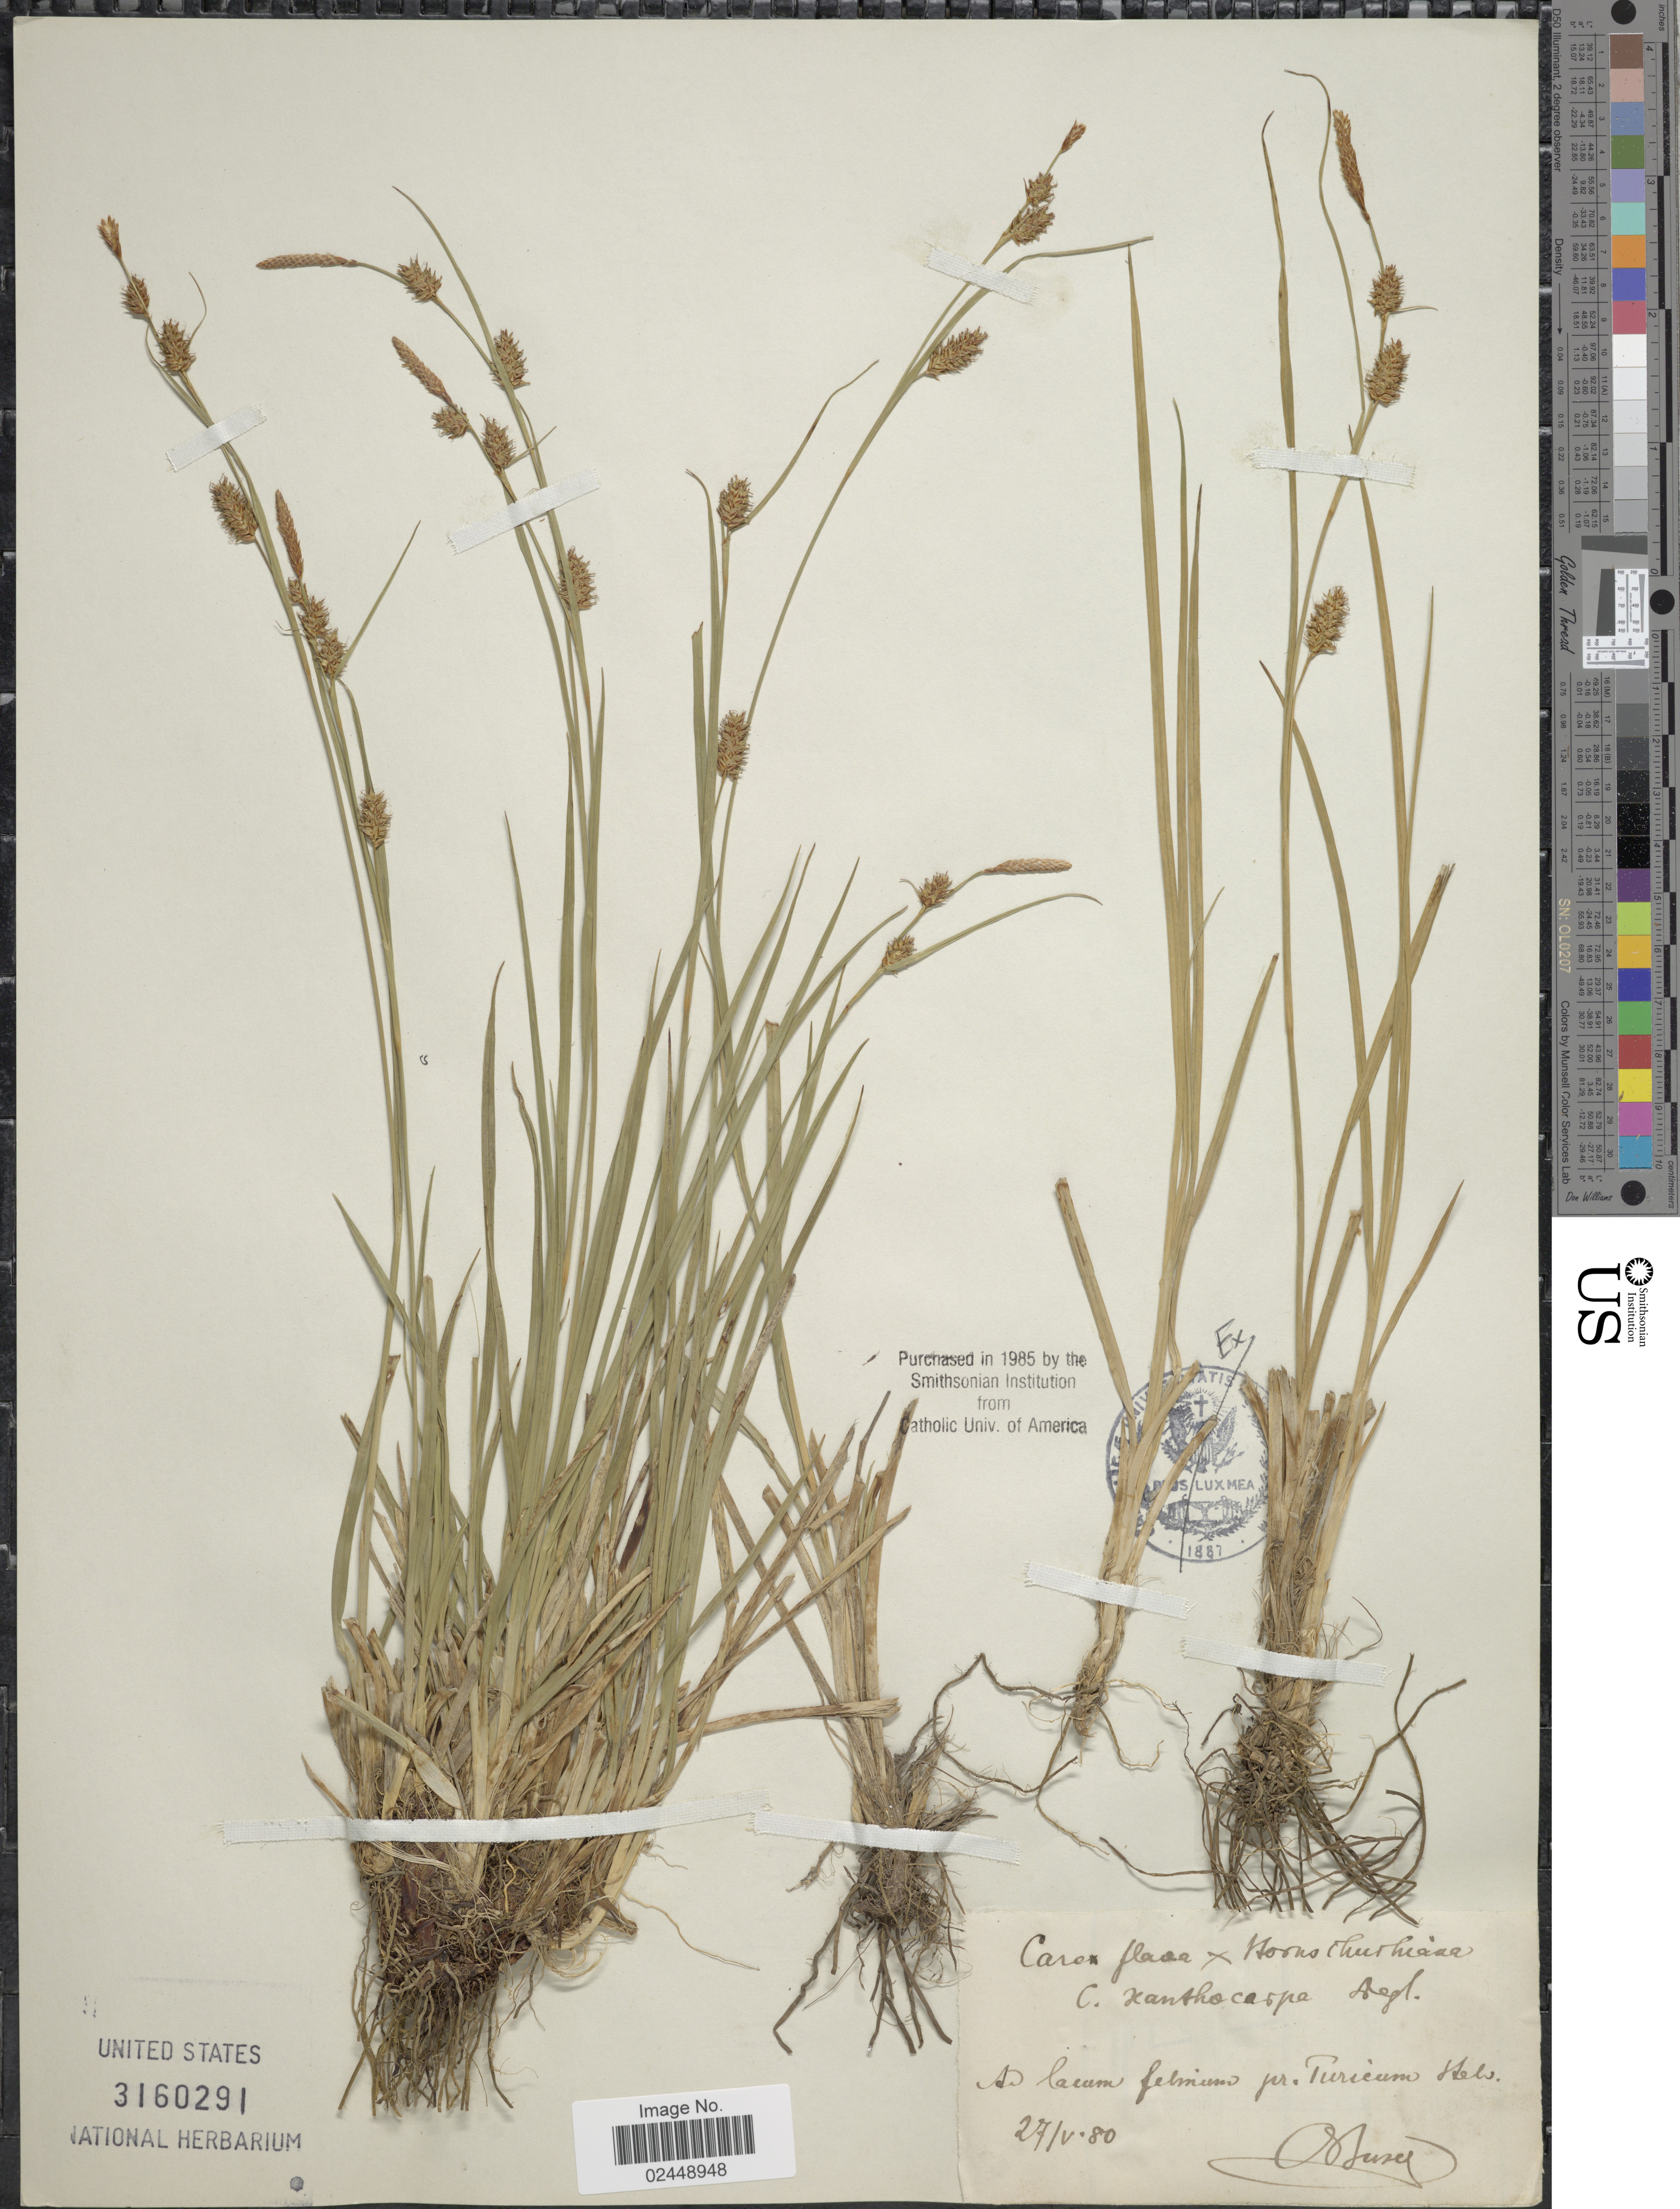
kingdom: Plantae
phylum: Tracheophyta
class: Liliopsida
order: Poales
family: Cyperaceae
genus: Carex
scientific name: Carex flava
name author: L.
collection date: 1880-05-27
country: Switzerland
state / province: Zurich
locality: Ad lacum felmiuser pr. Turicum Helv.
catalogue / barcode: US 3160291